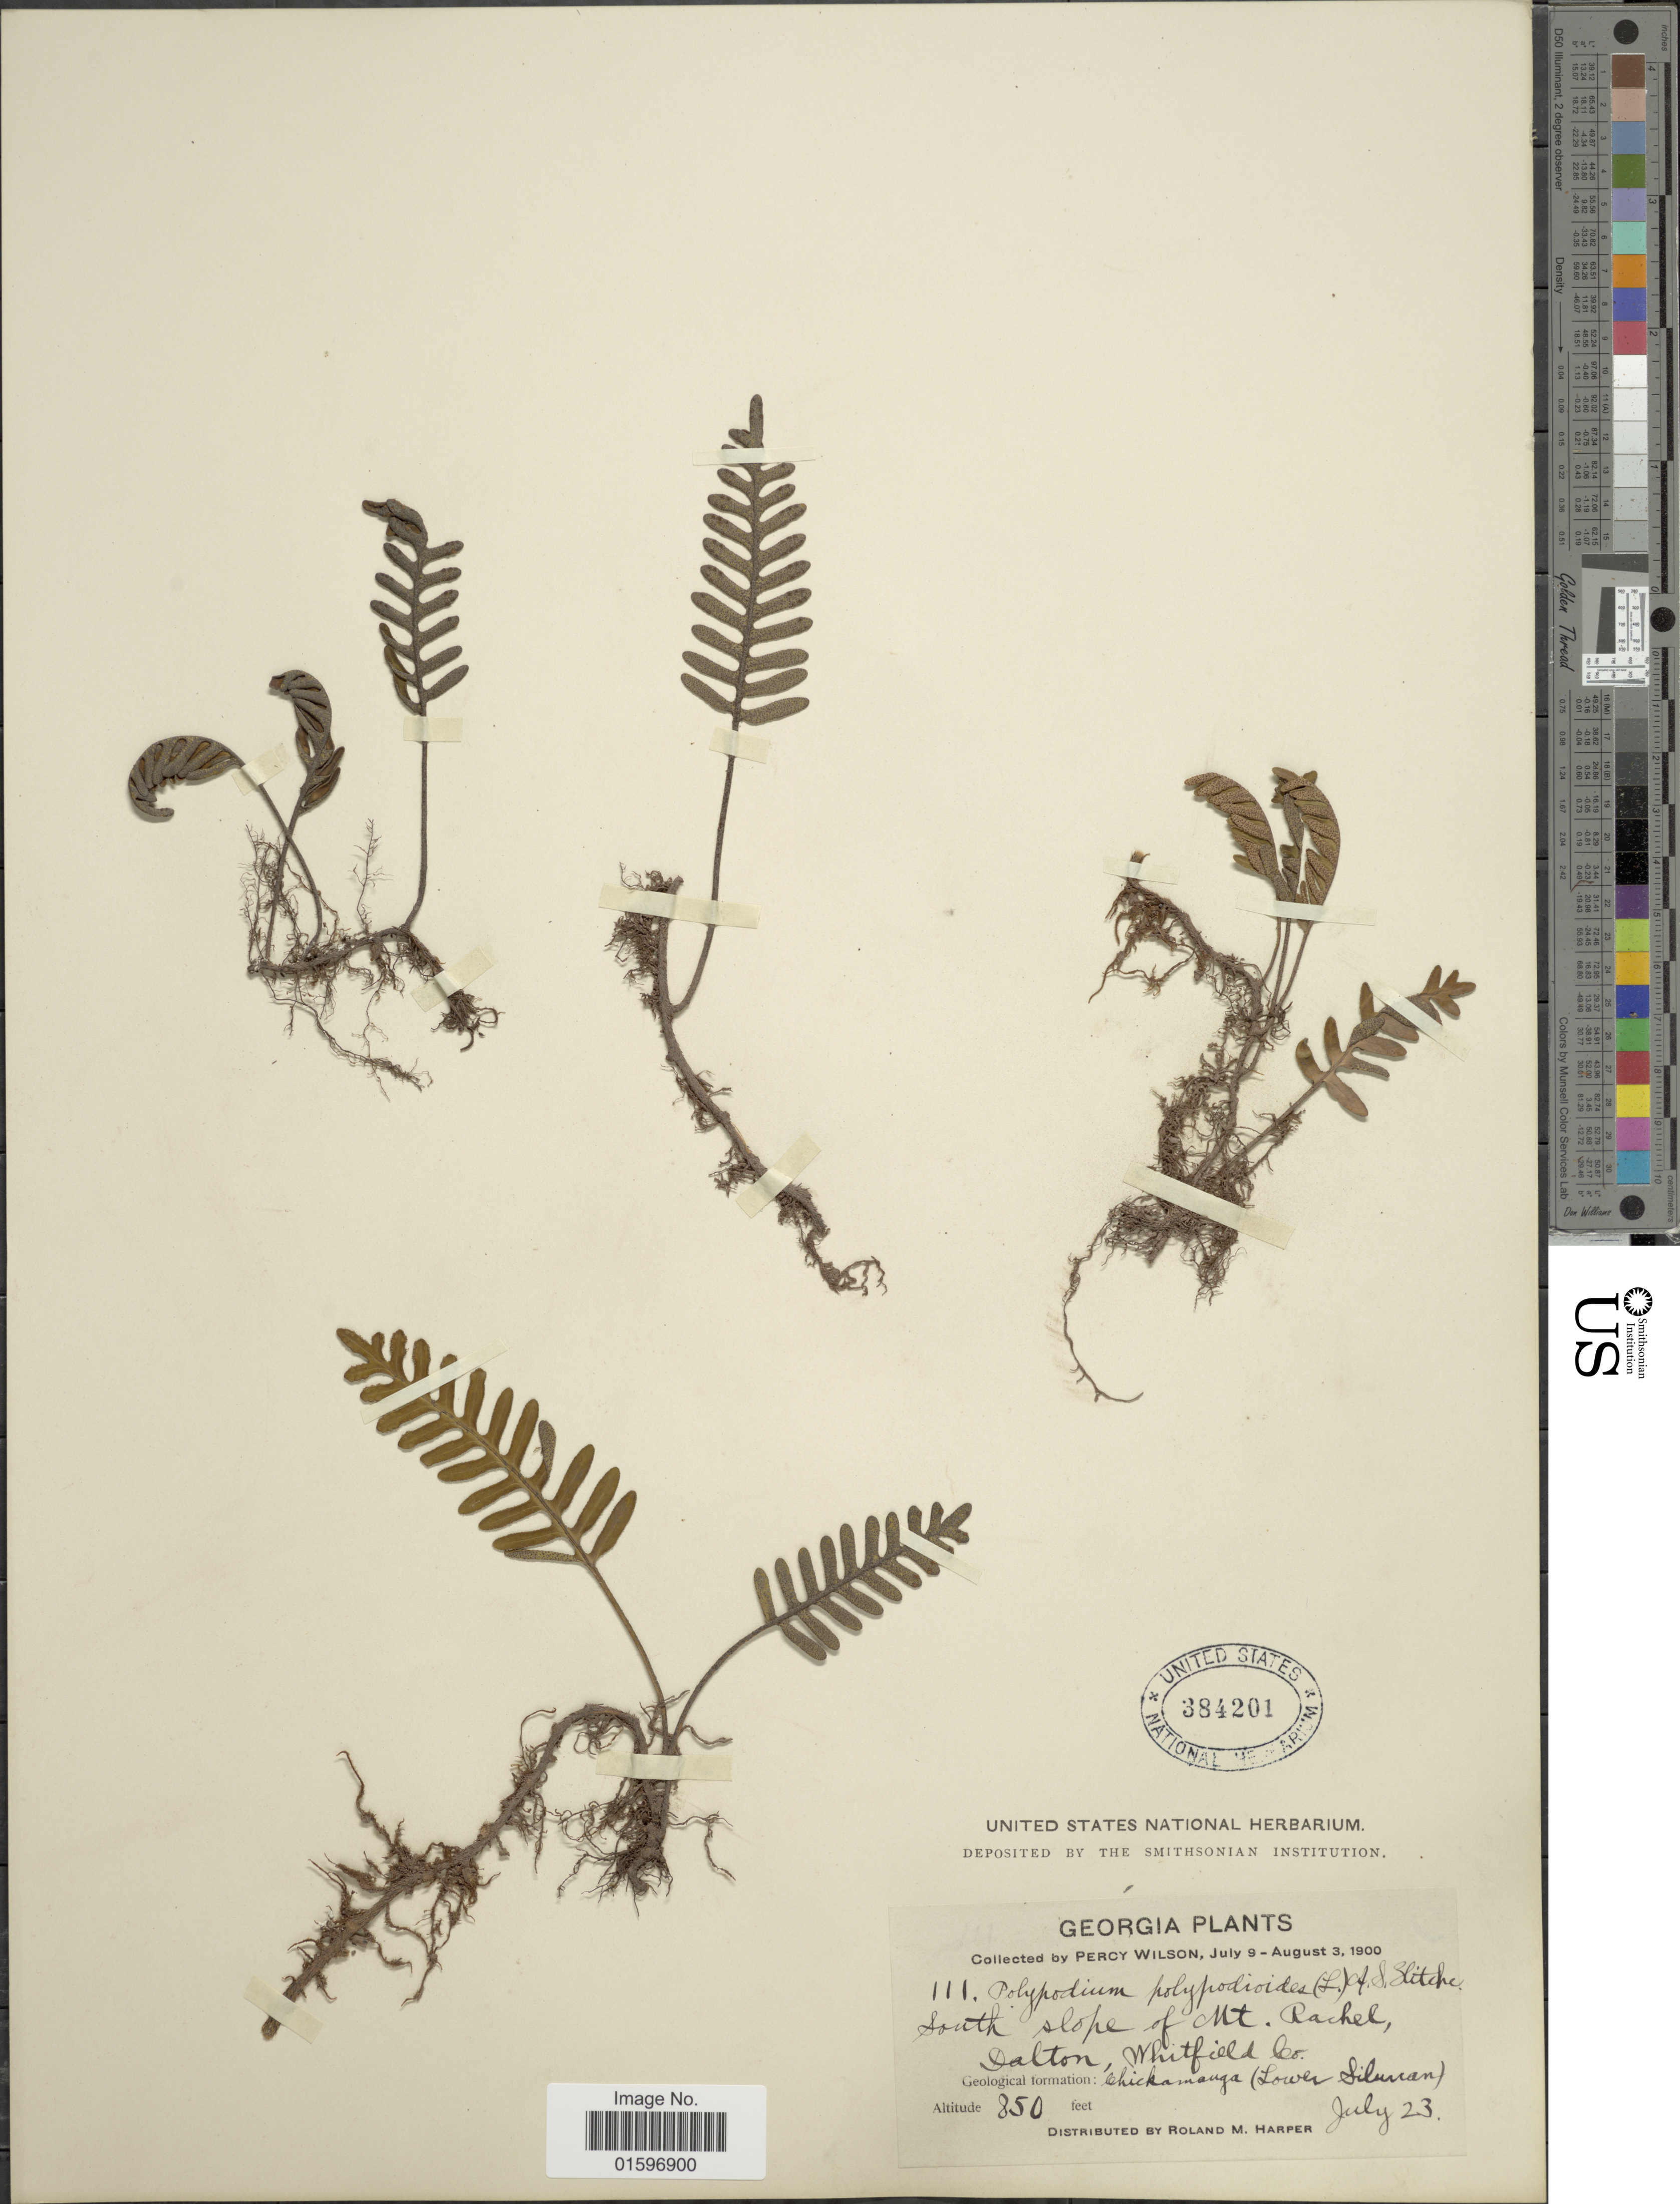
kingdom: Plantae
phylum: Tracheophyta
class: Polypodiopsida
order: Polypodiales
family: Polypodiaceae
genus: Pleopeltis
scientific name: Pleopeltis polypodioides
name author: (L.) E.G. Andrews & Windham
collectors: P. Wilson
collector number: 111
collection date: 1900-07-23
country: United States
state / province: Georgia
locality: South slope of Mt. Rachel, Dalton, Whitfield Co. Geological formation: Chickamauga (Lower Silurian).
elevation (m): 259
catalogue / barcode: US 384201